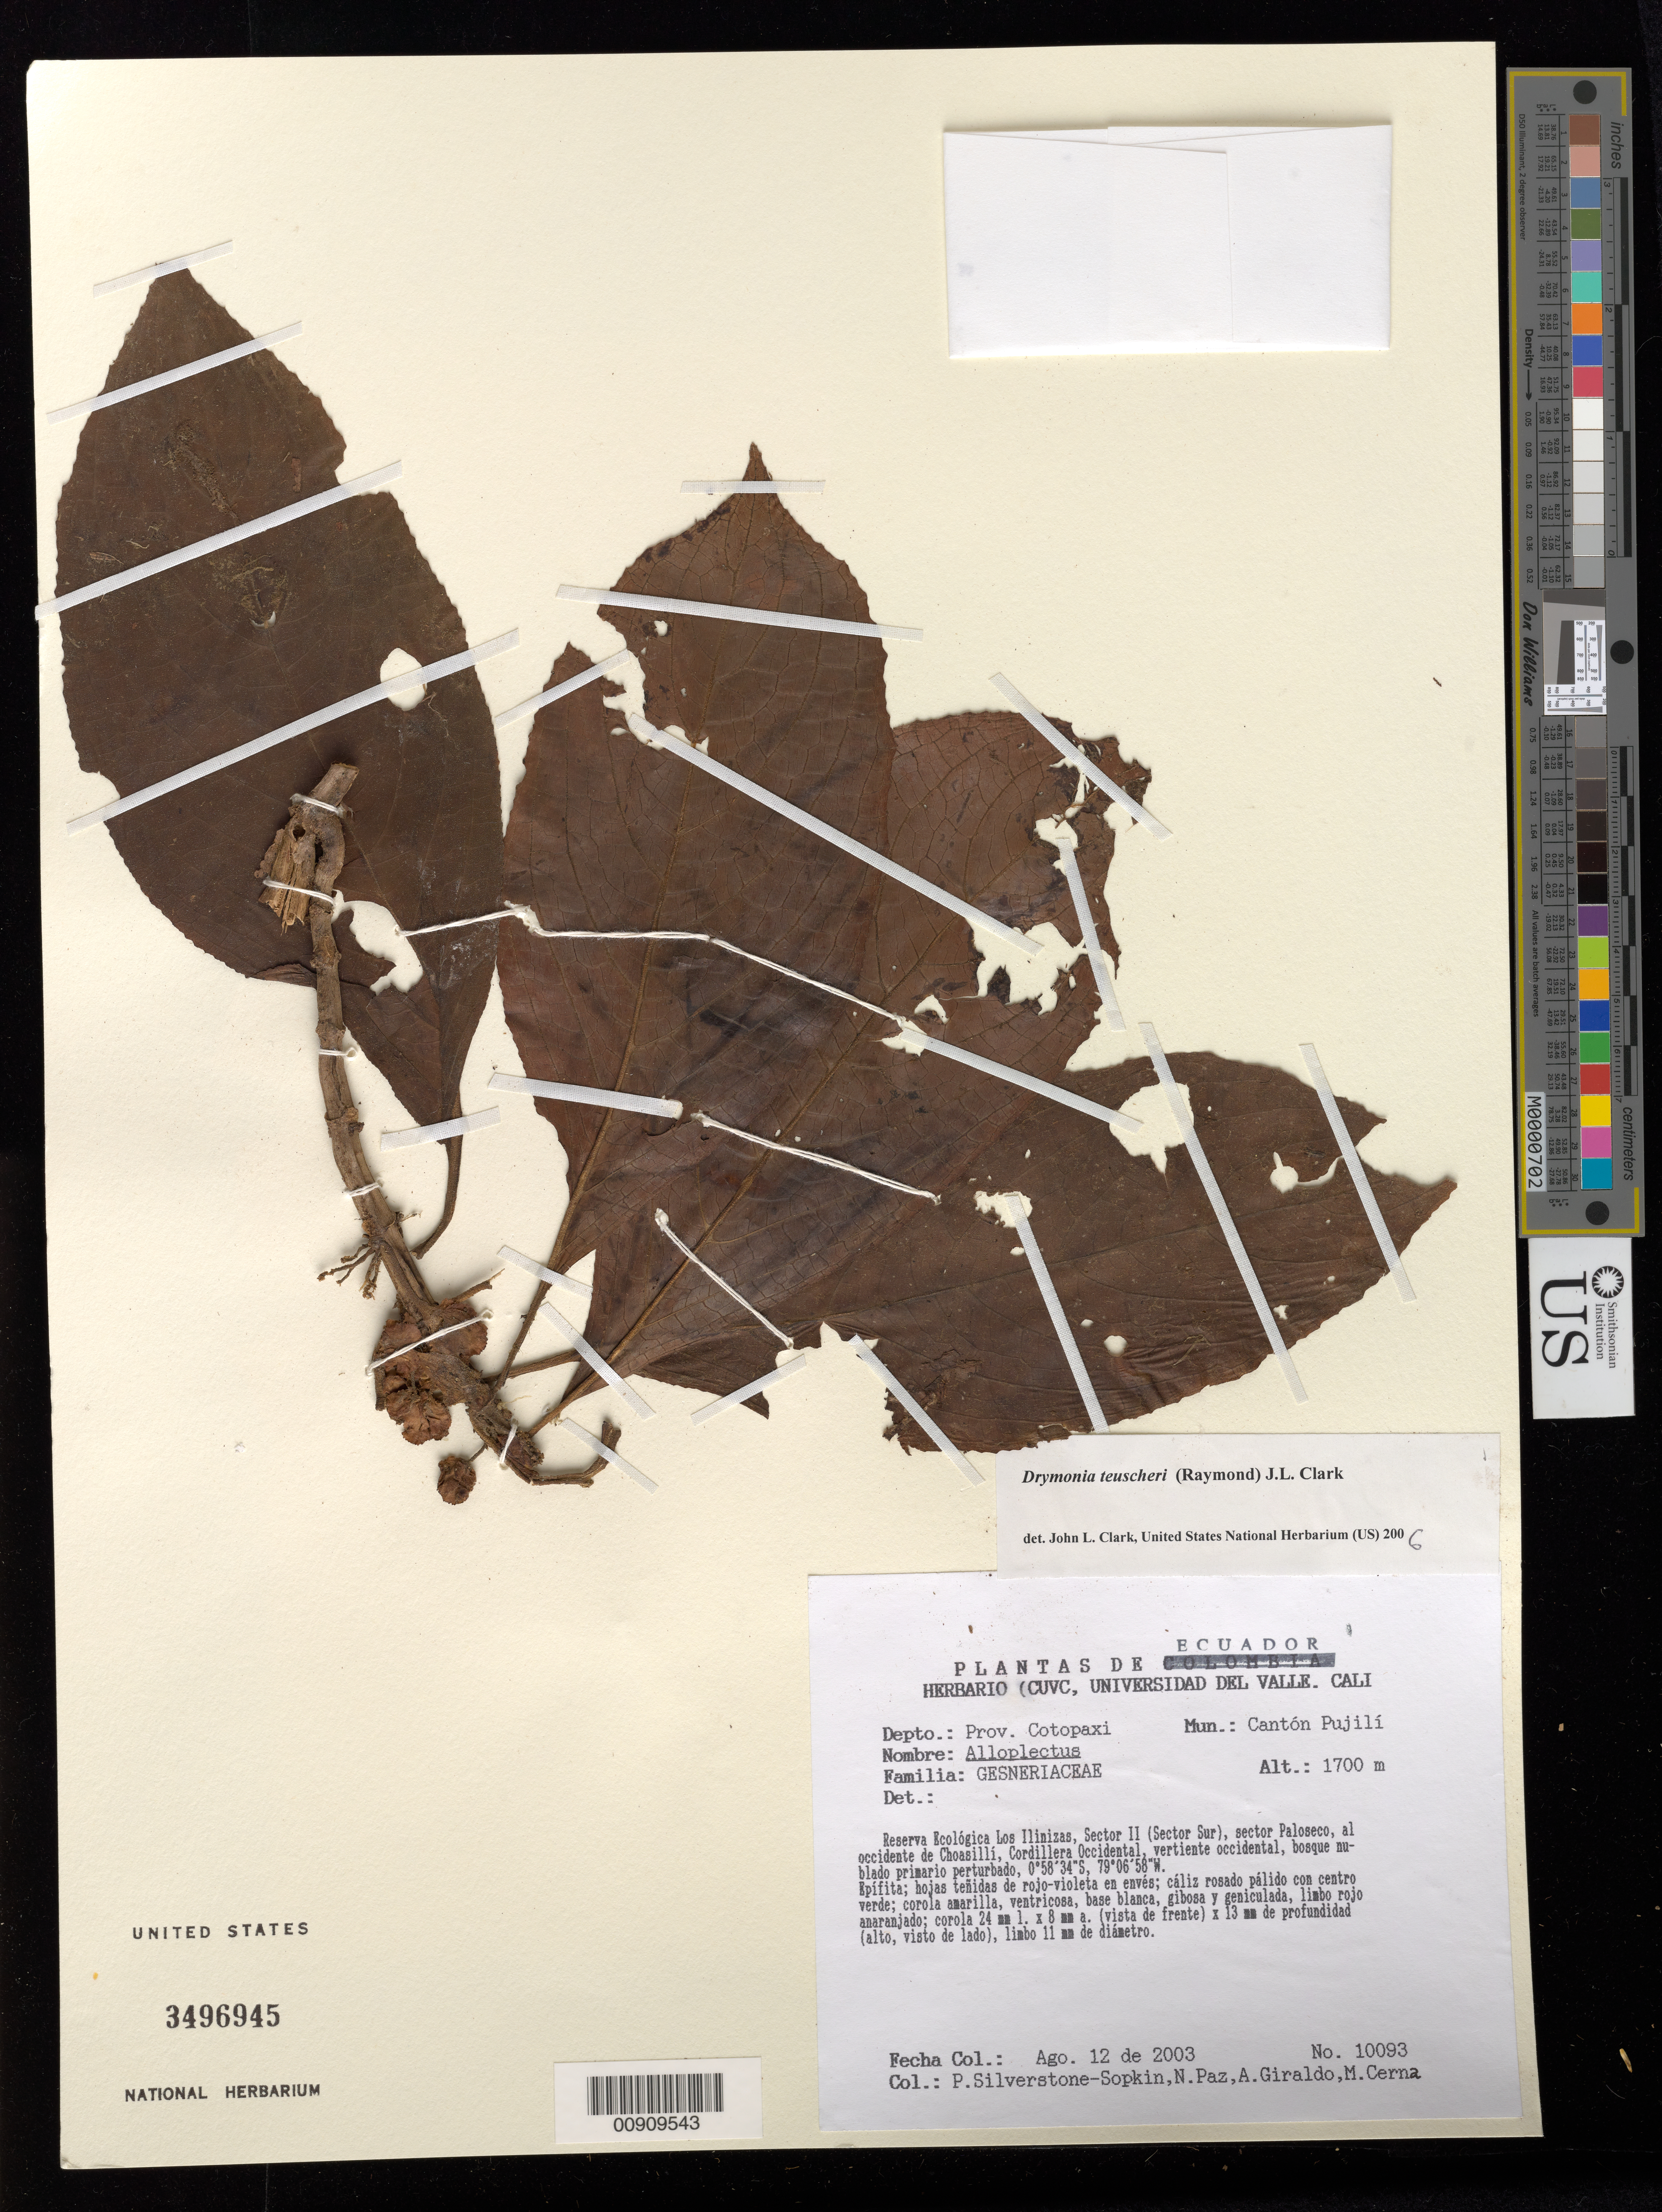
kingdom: Plantae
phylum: Tracheophyta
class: Magnoliopsida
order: Lamiales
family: Gesneriaceae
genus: Drymonia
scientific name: Drymonia teuscheri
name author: (Raymond) J.L. Clark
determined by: Clark, J. L., (SEL), The Marie Selby Botanical Garden (UNITED STATES)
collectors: P. A. Silverstone-Sopkin, N. Paz, A. Giraldo & M. Cerna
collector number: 10093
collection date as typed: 12 Aug 2003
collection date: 2003-08-12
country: Ecuador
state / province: Cotopaxi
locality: Cantón Pujilí. Reserva Ecológica Los Ilinizas, Sector II (Sector Sur), sector Paloseco, al occidente de Choasillí, Cordillera Occidental, vertiente occidental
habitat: Bosque nublado primario perturbado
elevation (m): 1700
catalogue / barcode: US 3496945